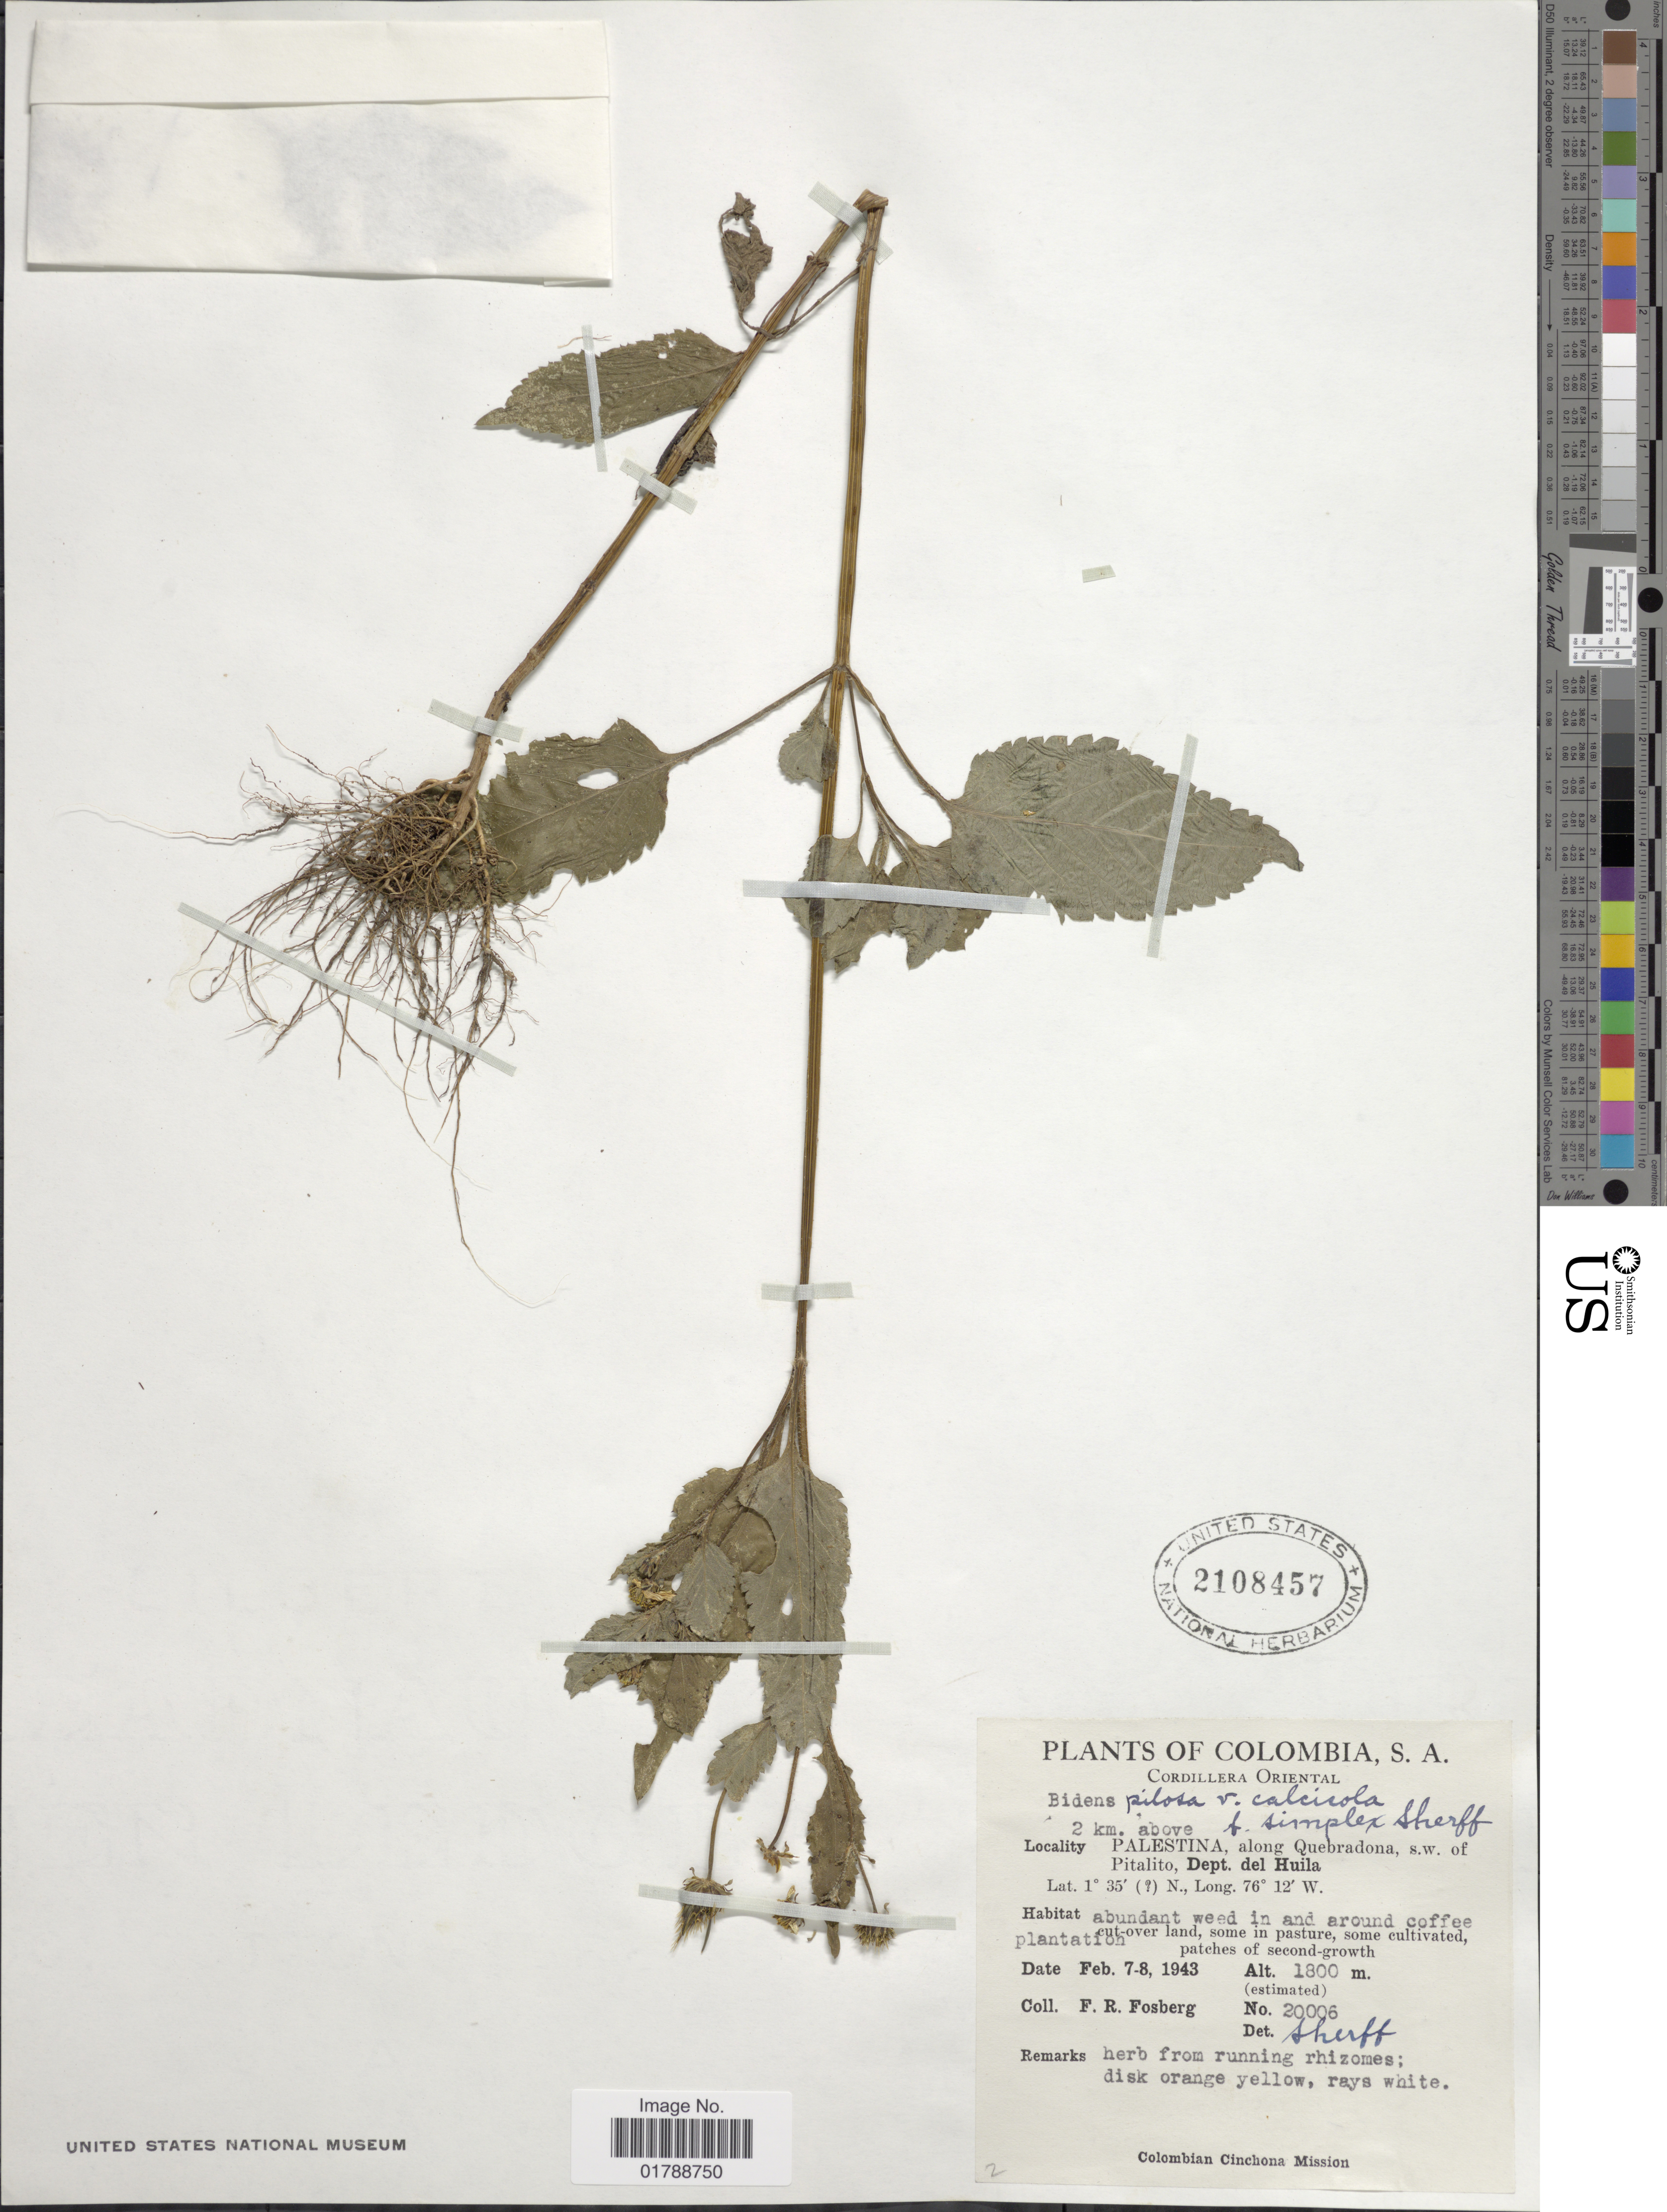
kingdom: Plantae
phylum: Tracheophyta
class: Magnoliopsida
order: Asterales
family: Asteraceae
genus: Bidens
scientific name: Bidens pilosa var. calcicola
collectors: F. R. Fosberg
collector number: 20006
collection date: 1943-02-07/1943-02-08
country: Colombia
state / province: Huila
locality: Cordillera Oriental. 2 km. above Palestina, along Quebradona, s.w. of Pitalito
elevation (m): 1800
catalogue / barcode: US 2108457